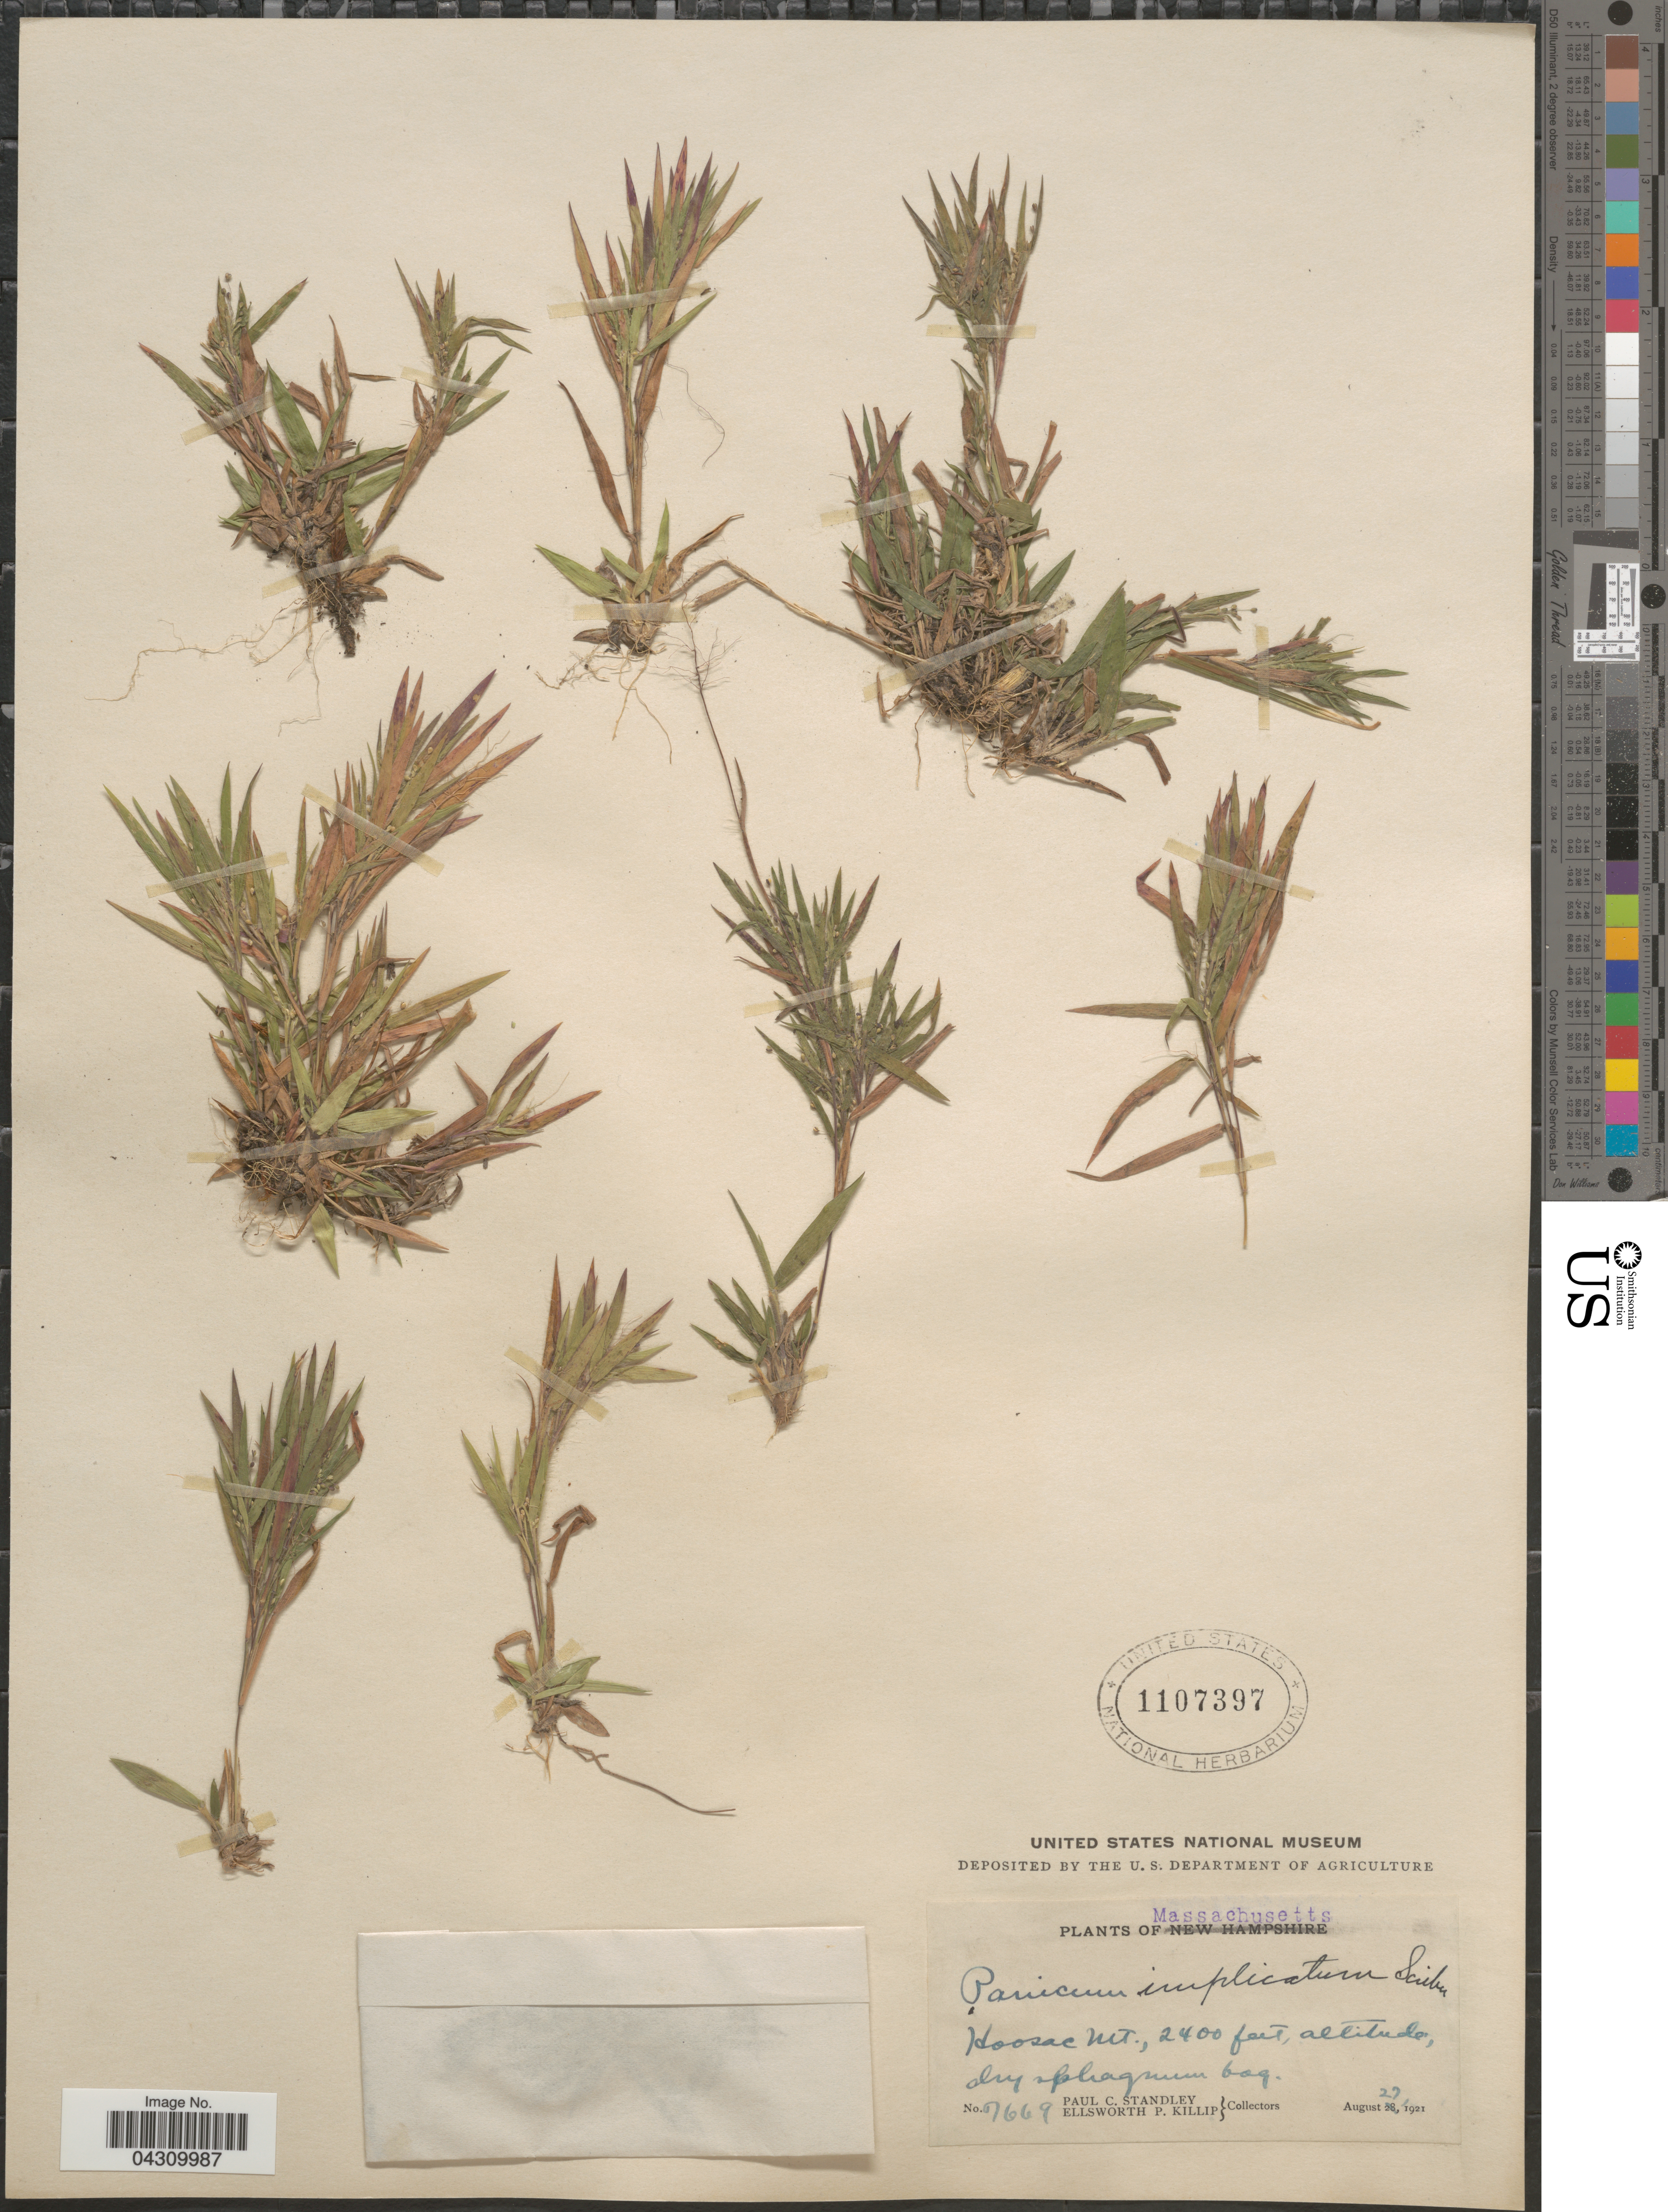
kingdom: Plantae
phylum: Tracheophyta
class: Liliopsida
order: Poales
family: Poaceae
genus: Dichanthelium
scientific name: Dichanthelium acuminatum var. acuminatum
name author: (Sw.) Gould & C.A. Clark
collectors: P. C. Standley & E. P. Killip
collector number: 7669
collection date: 1921-08-27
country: United States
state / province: Massachusetts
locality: Hoosac Mt.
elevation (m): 732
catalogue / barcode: US 1107397